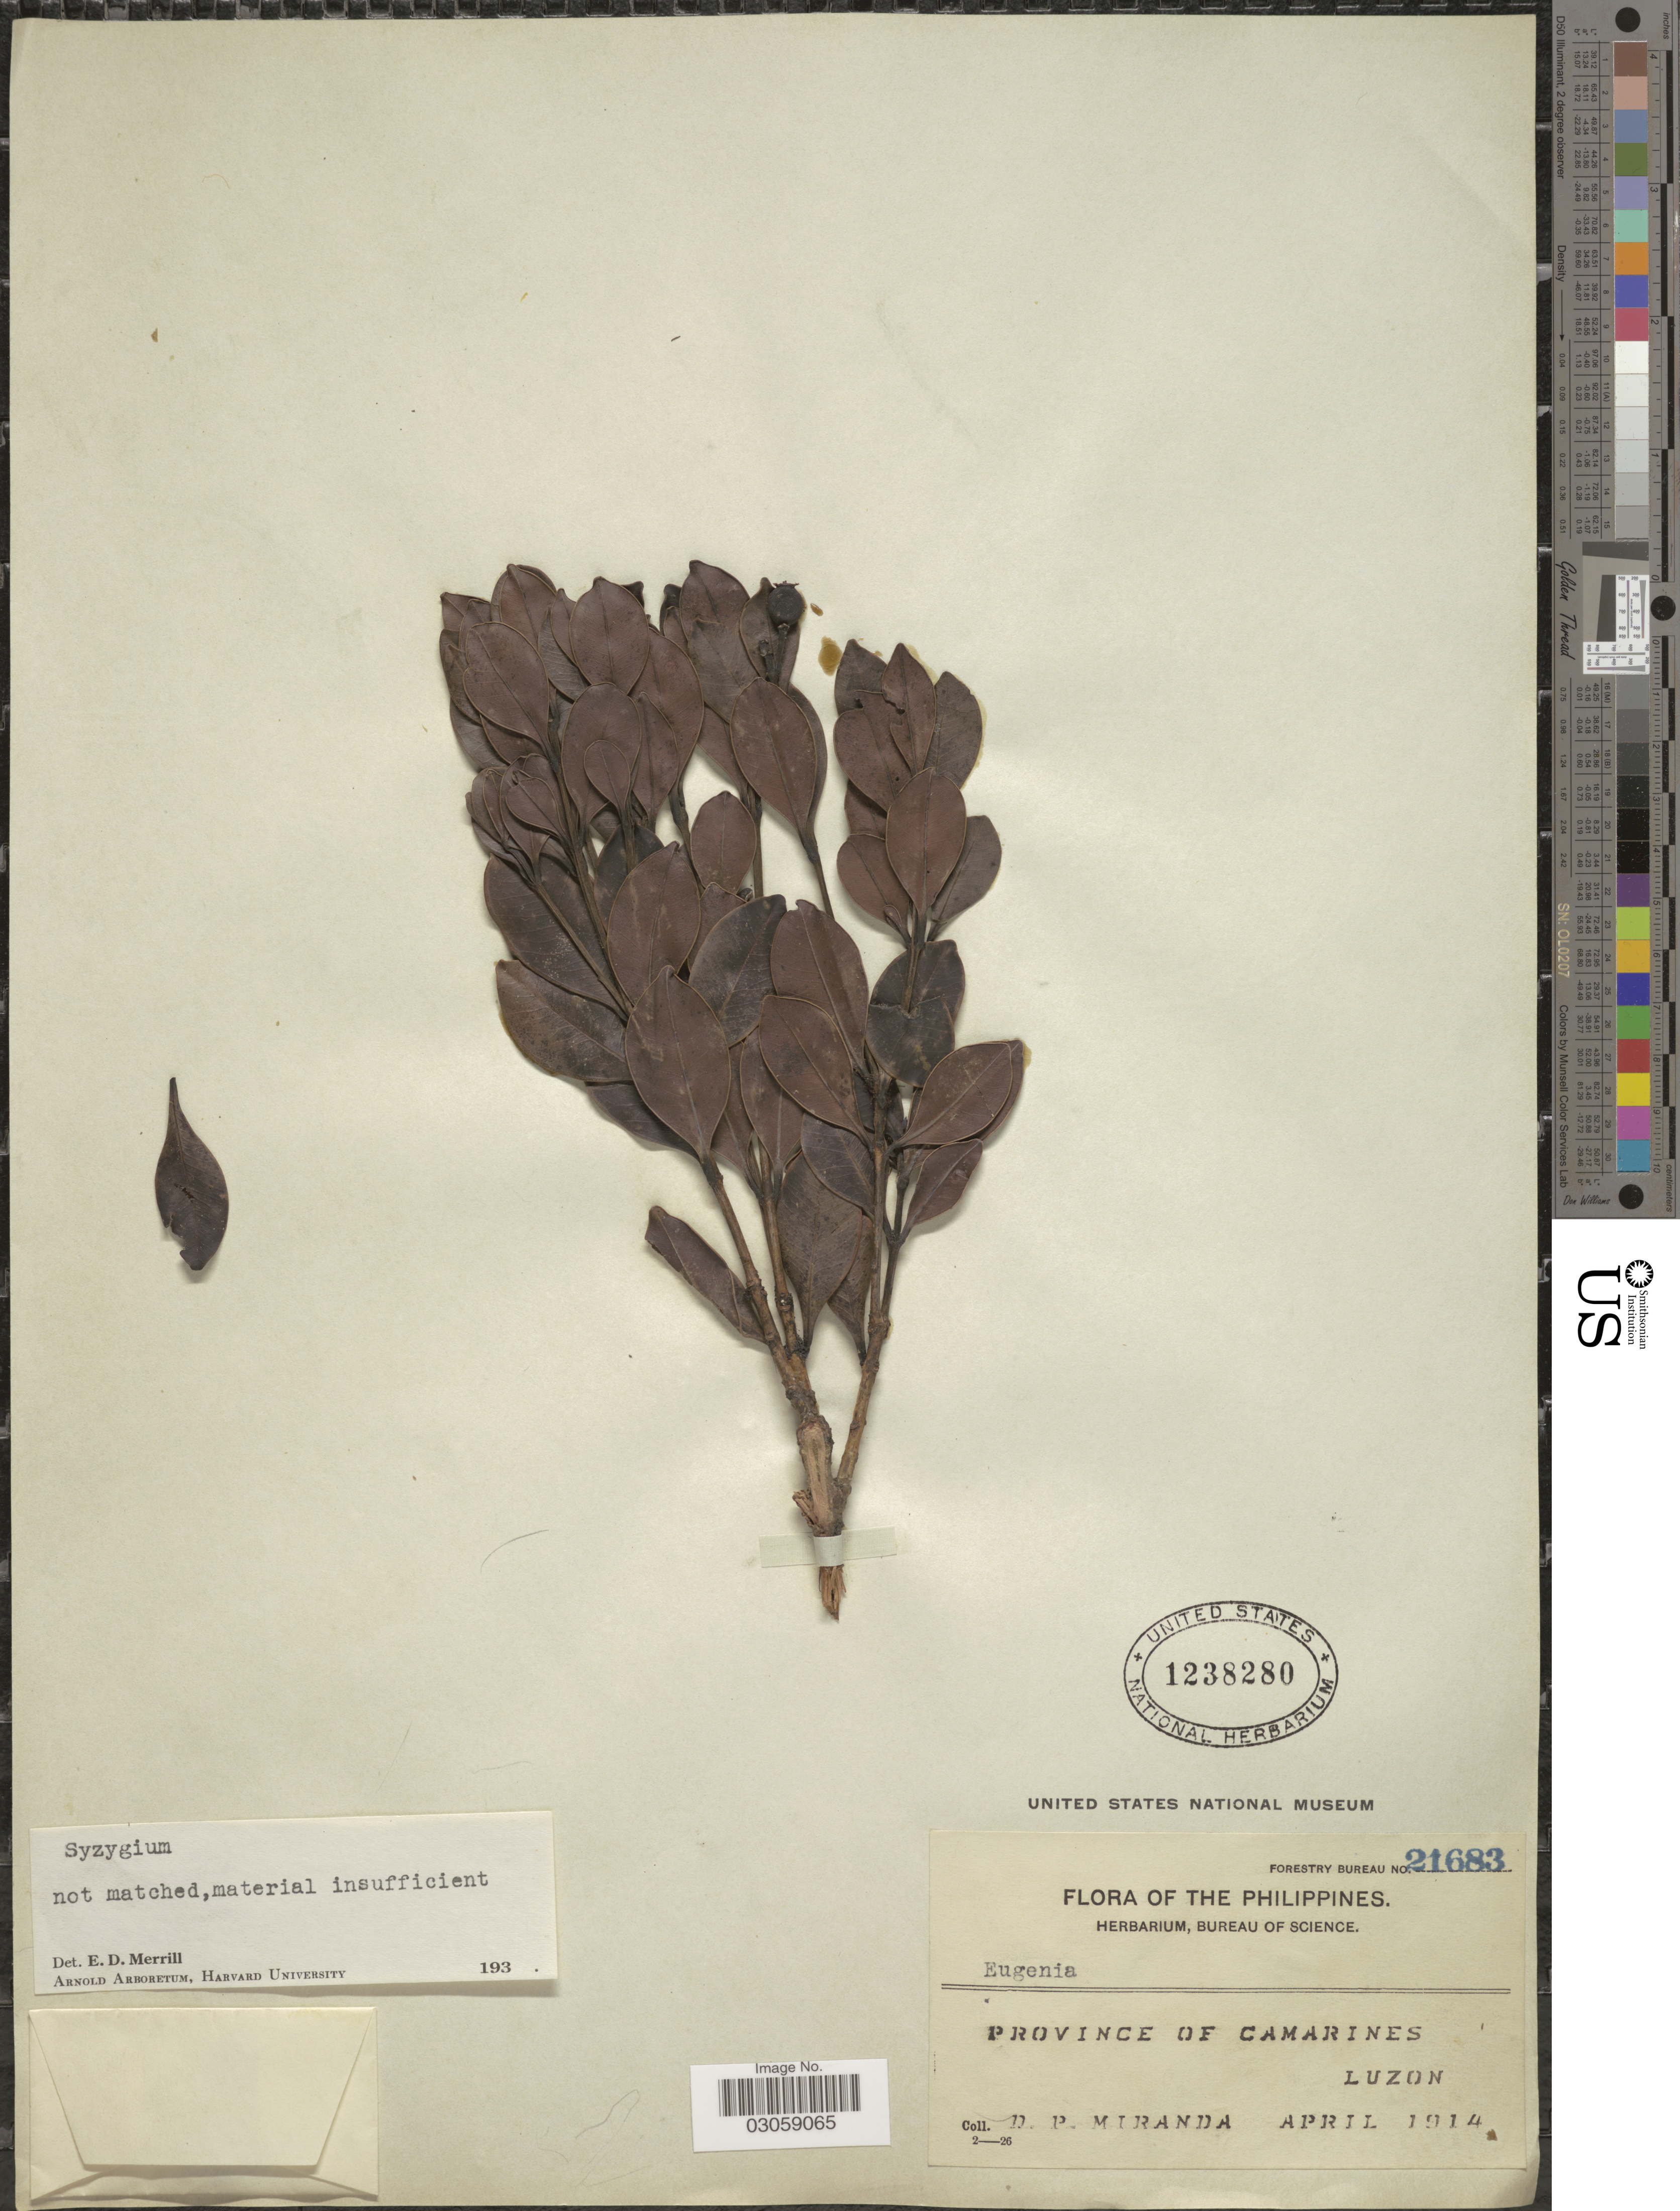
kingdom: Plantae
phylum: Tracheophyta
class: Magnoliopsida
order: Myrtales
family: Myrtaceae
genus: Syzygium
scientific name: Syzygium sp.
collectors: D. P. Miranda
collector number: Forestry Bureau 21683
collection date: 1914-03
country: Philippines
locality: Province of Camarines, Luzon.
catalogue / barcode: US 1238280